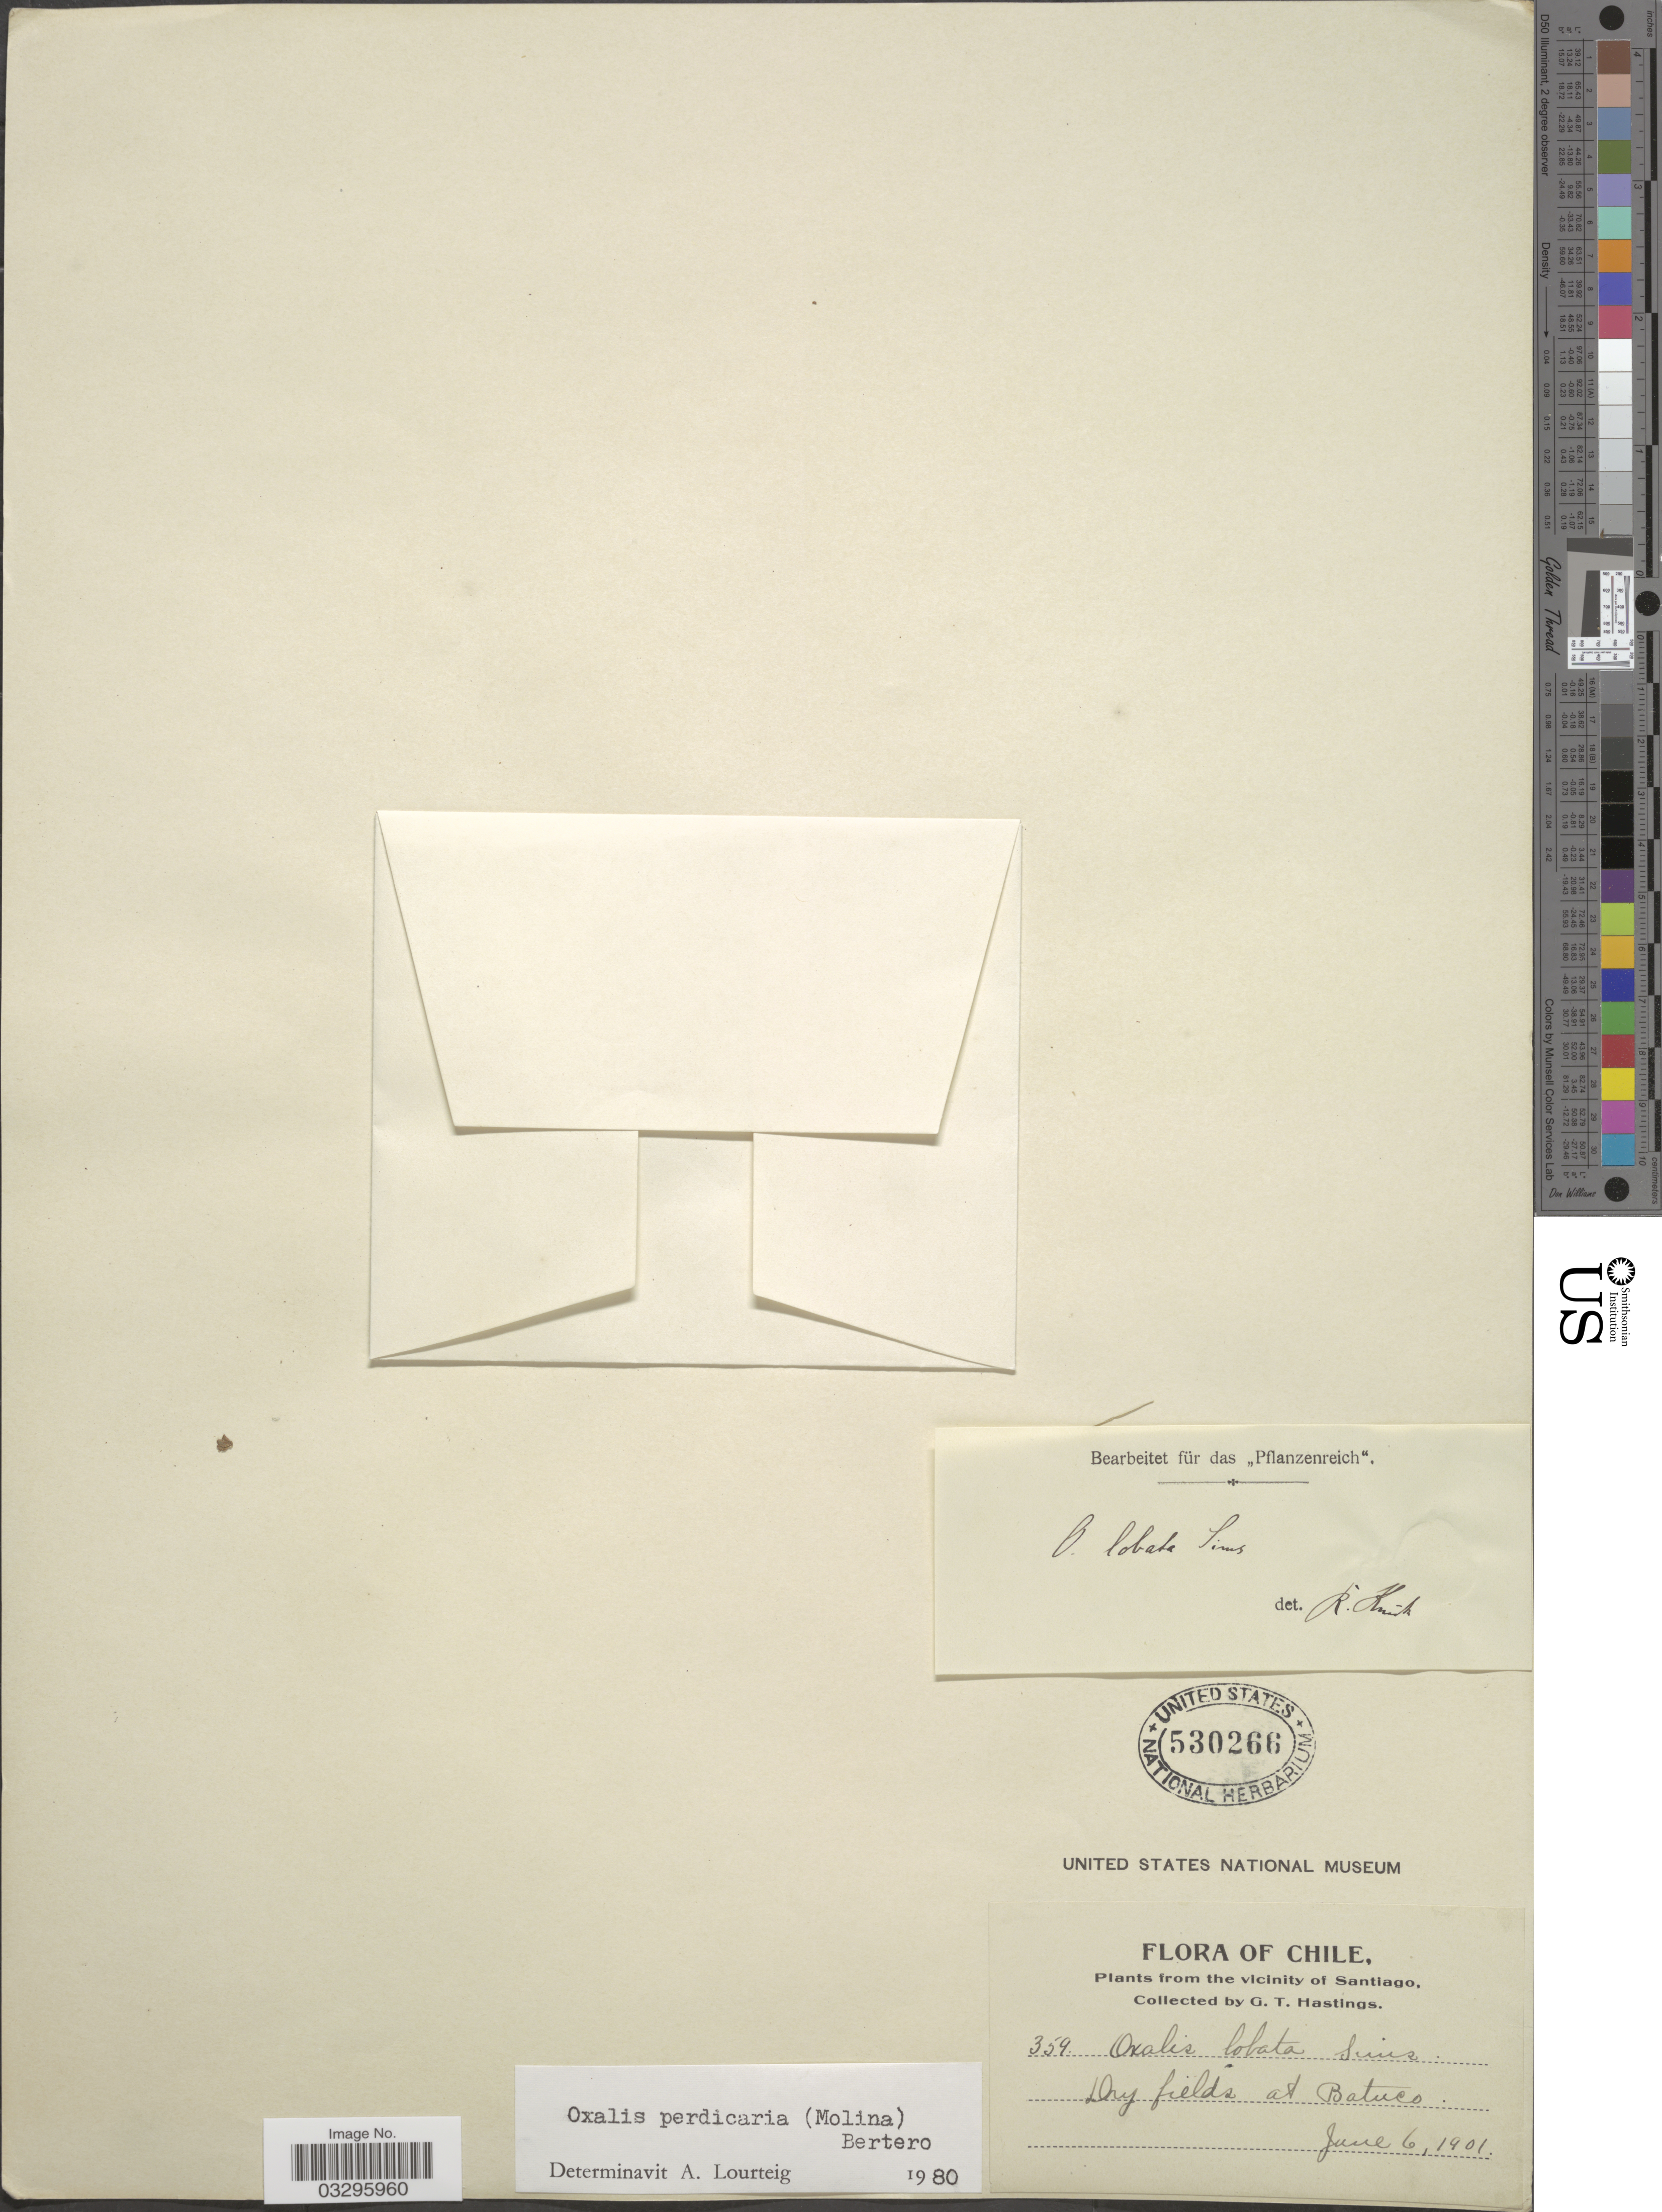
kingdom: Plantae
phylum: Tracheophyta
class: Magnoliopsida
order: Oxalidales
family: Oxalidaceae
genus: Oxalis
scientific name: Oxalis perdicaria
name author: (Molina) Bertero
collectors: G. Hastings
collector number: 359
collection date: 1901-06-06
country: Chile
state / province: Región Metropolitana (RM)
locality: The Vicinity of Santiago. Dry fields at Batuco.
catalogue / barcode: US 530266